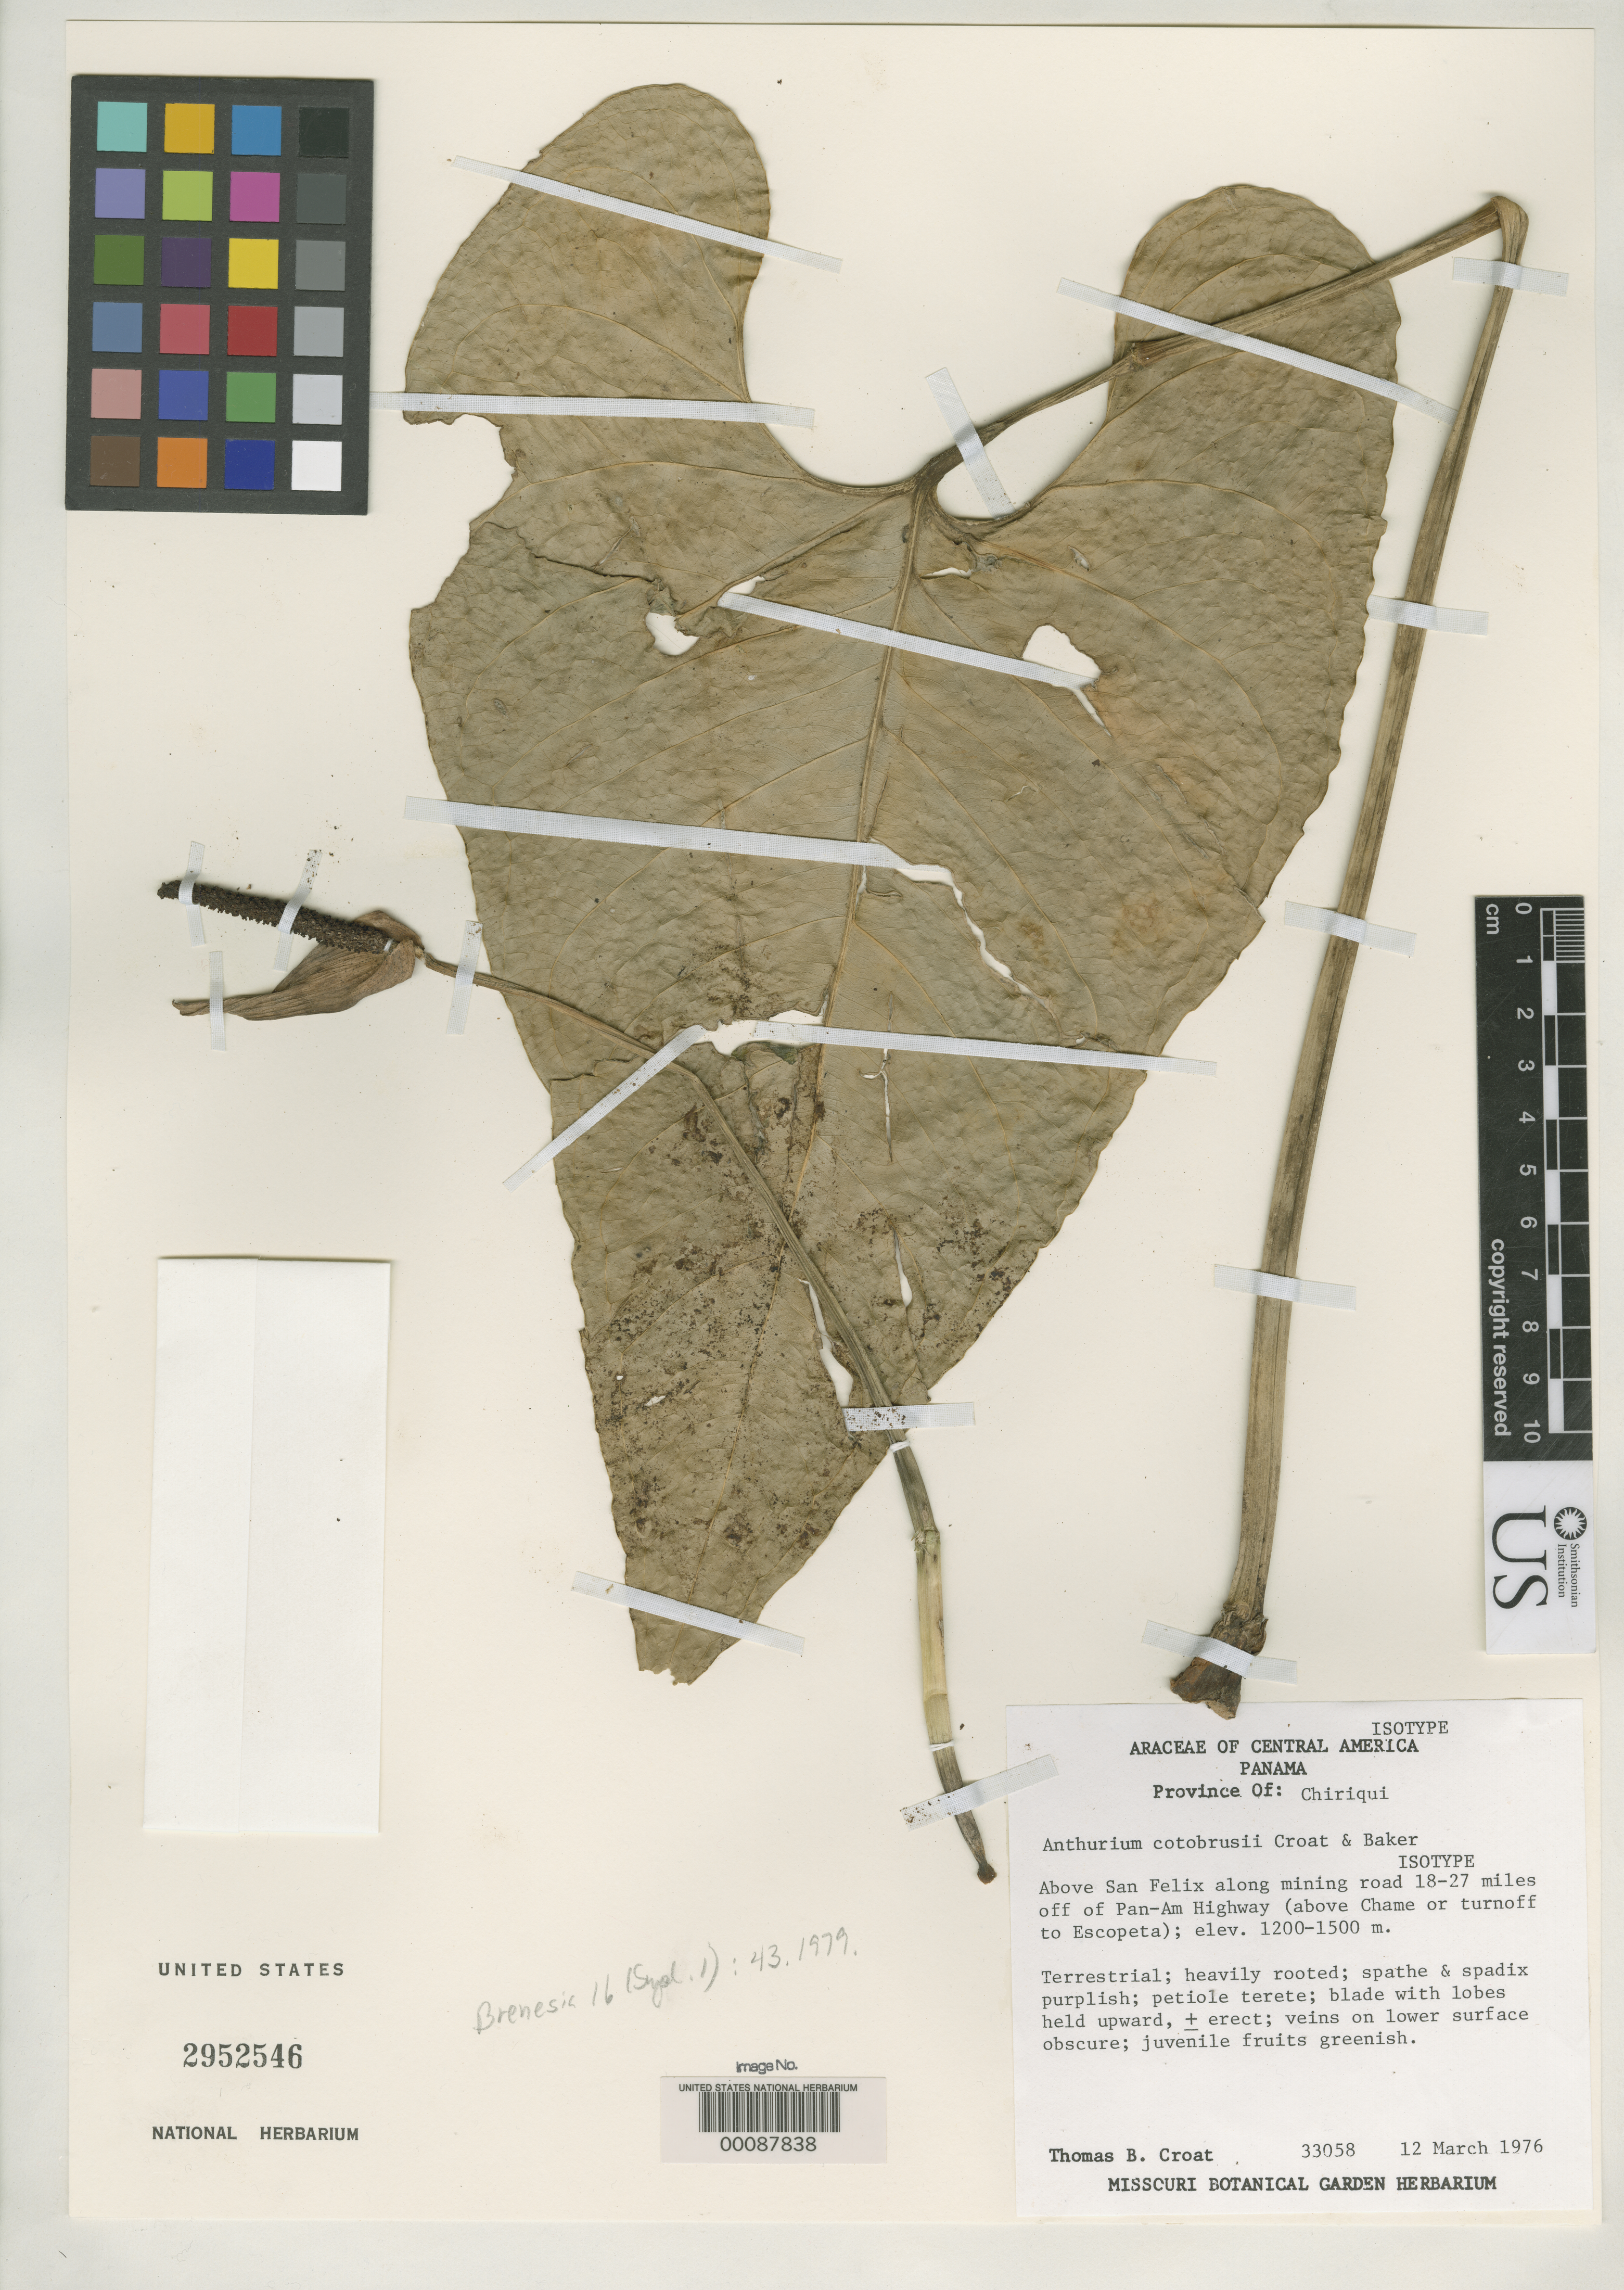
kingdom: Plantae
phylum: Tracheophyta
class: Liliopsida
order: Alismatales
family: Araceae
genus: Anthurium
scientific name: Anthurium cotobrusii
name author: Croat & R.A. Baker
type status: Isotype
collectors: T. B. Croat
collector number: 33058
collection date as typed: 12 Mar 1976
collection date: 1976-03-12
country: Panama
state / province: Chiriquí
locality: San Felix, 18-27 mi of f Pan Am Highway (above Chame or turnoff to Escopeta).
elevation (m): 1200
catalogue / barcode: US 2952546